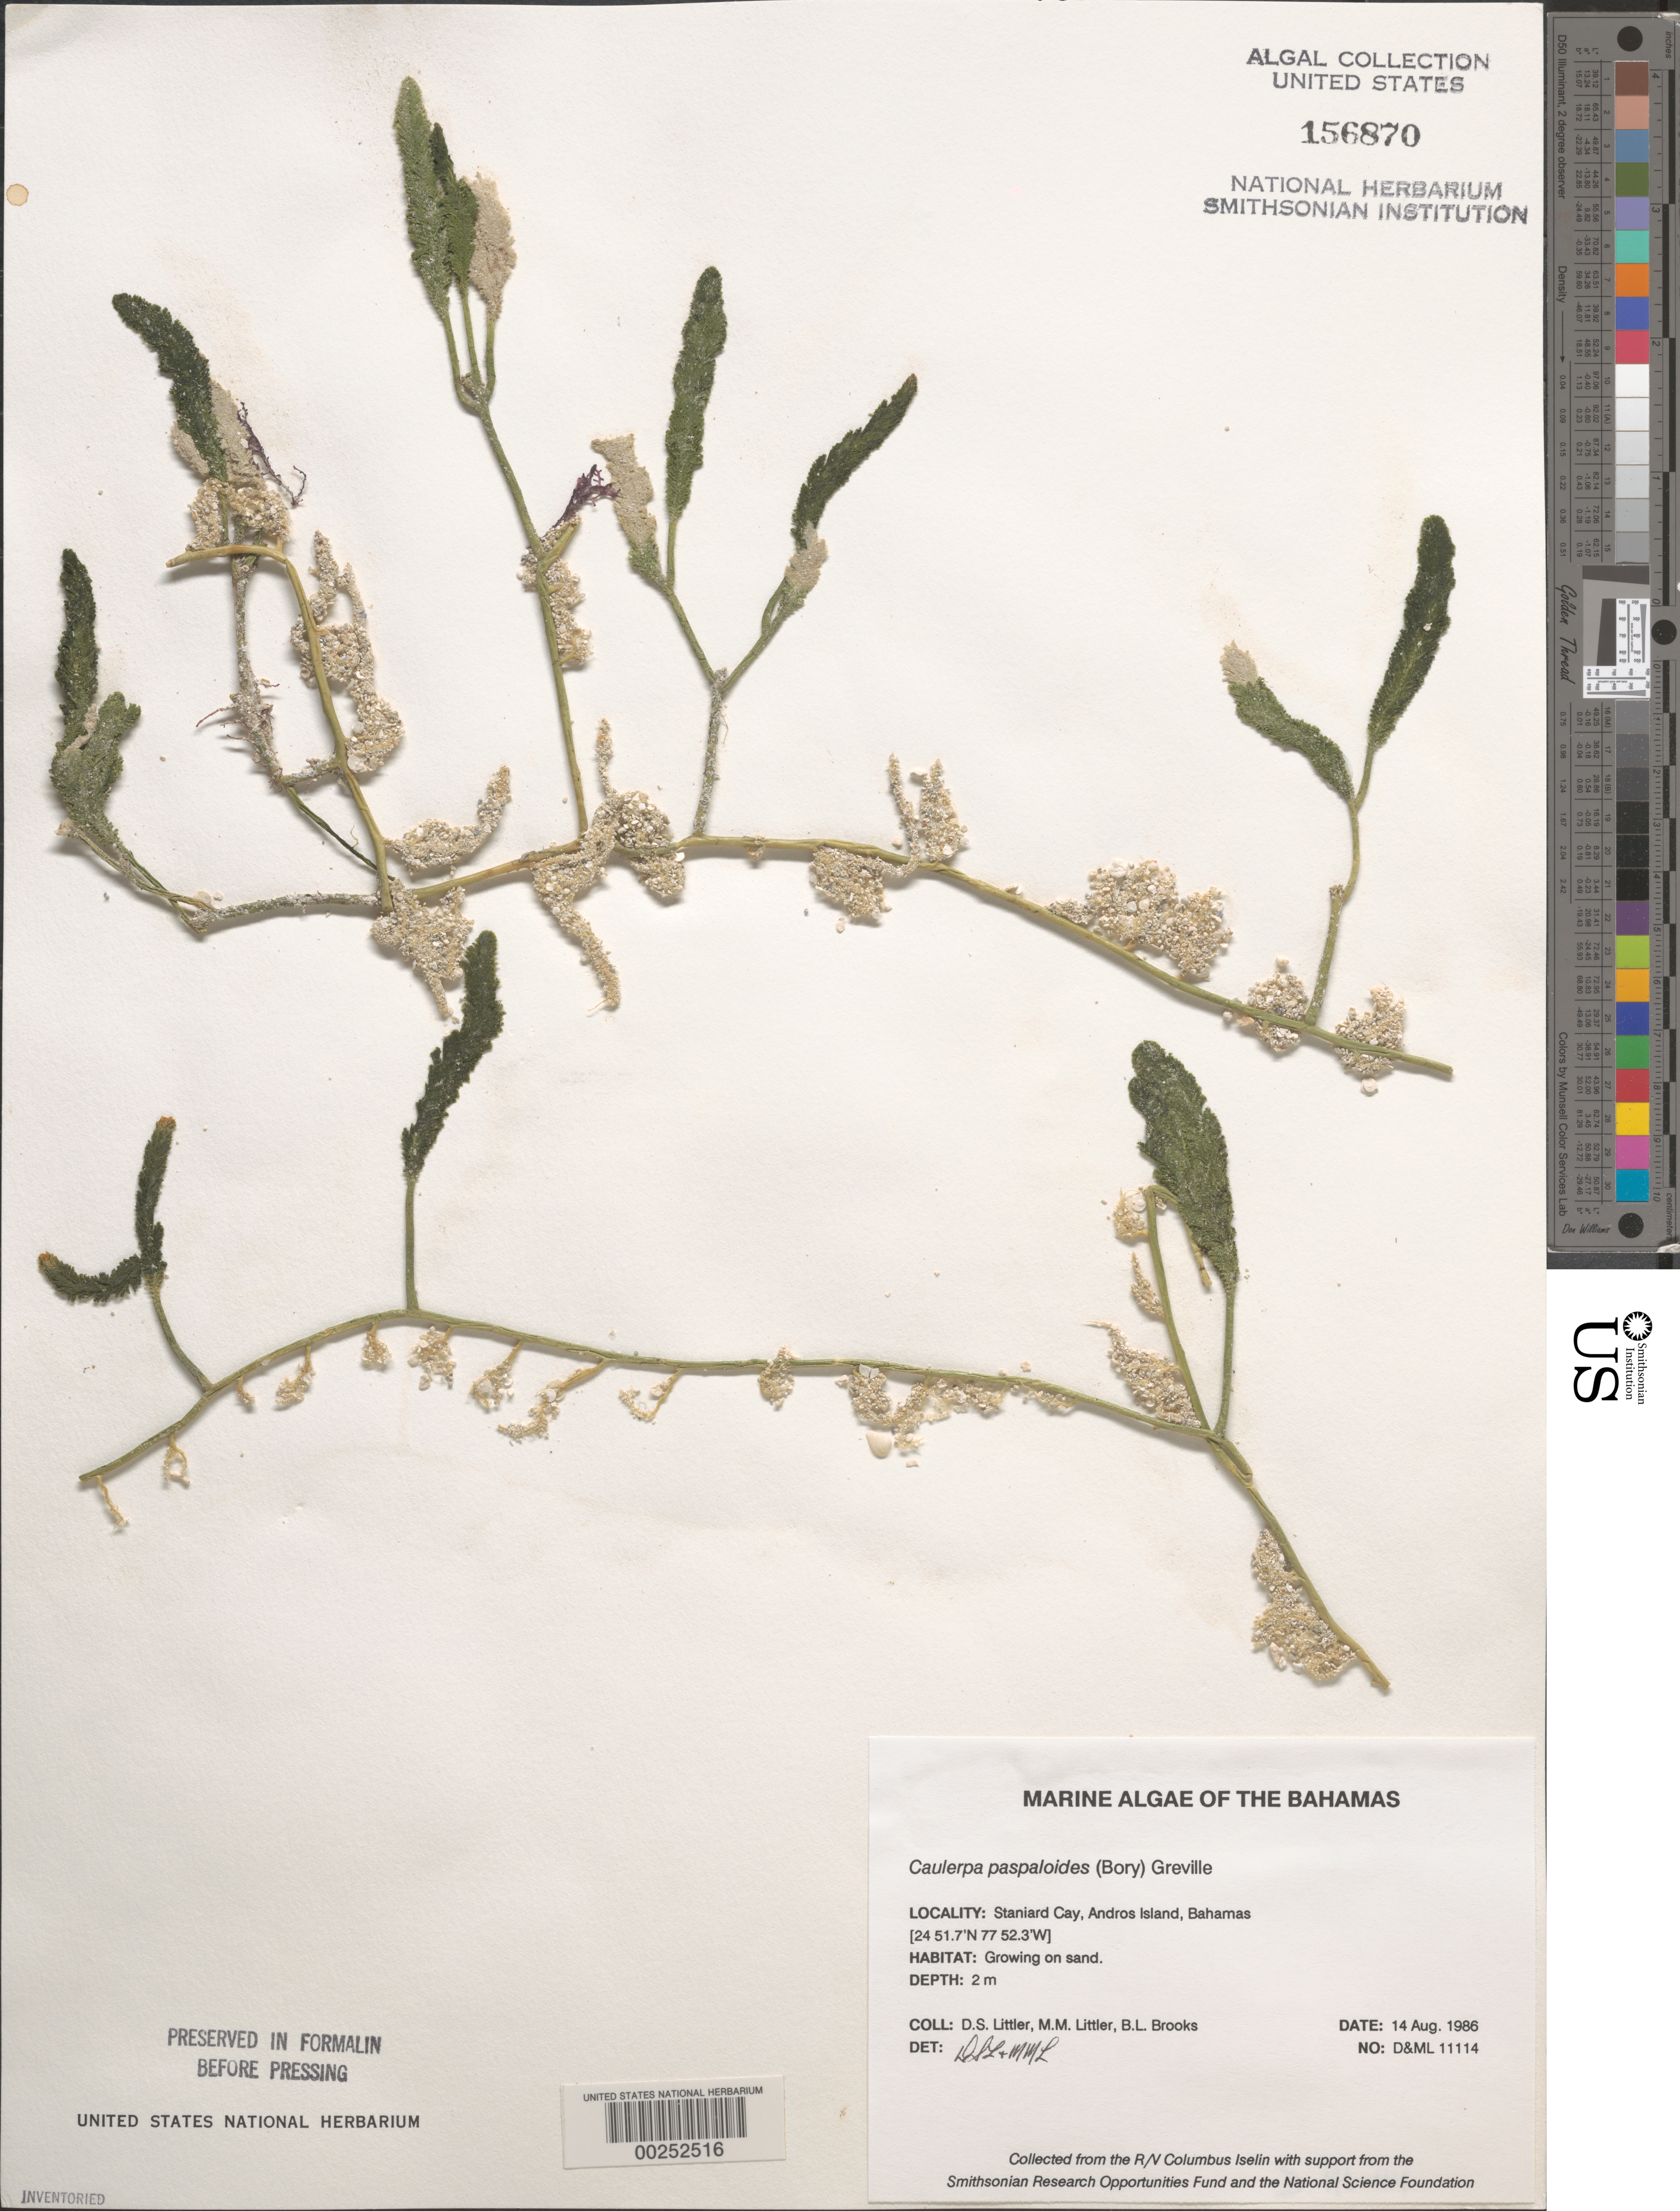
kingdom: Plantae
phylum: Chlorophyta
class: Ulvophyceae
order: Bryopsidales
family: Caulerpaceae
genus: Caulerpa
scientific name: Caulerpa paspaloides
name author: (Bory) Grev.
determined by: Littler, D. S.; Littler, M. M.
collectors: D. S. Littler, M. M. Littler & B. Brooks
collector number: D&ML 11114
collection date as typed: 14 Aug 1986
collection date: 1986-08-14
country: Bahamas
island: Staniard Cay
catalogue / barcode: US 156870